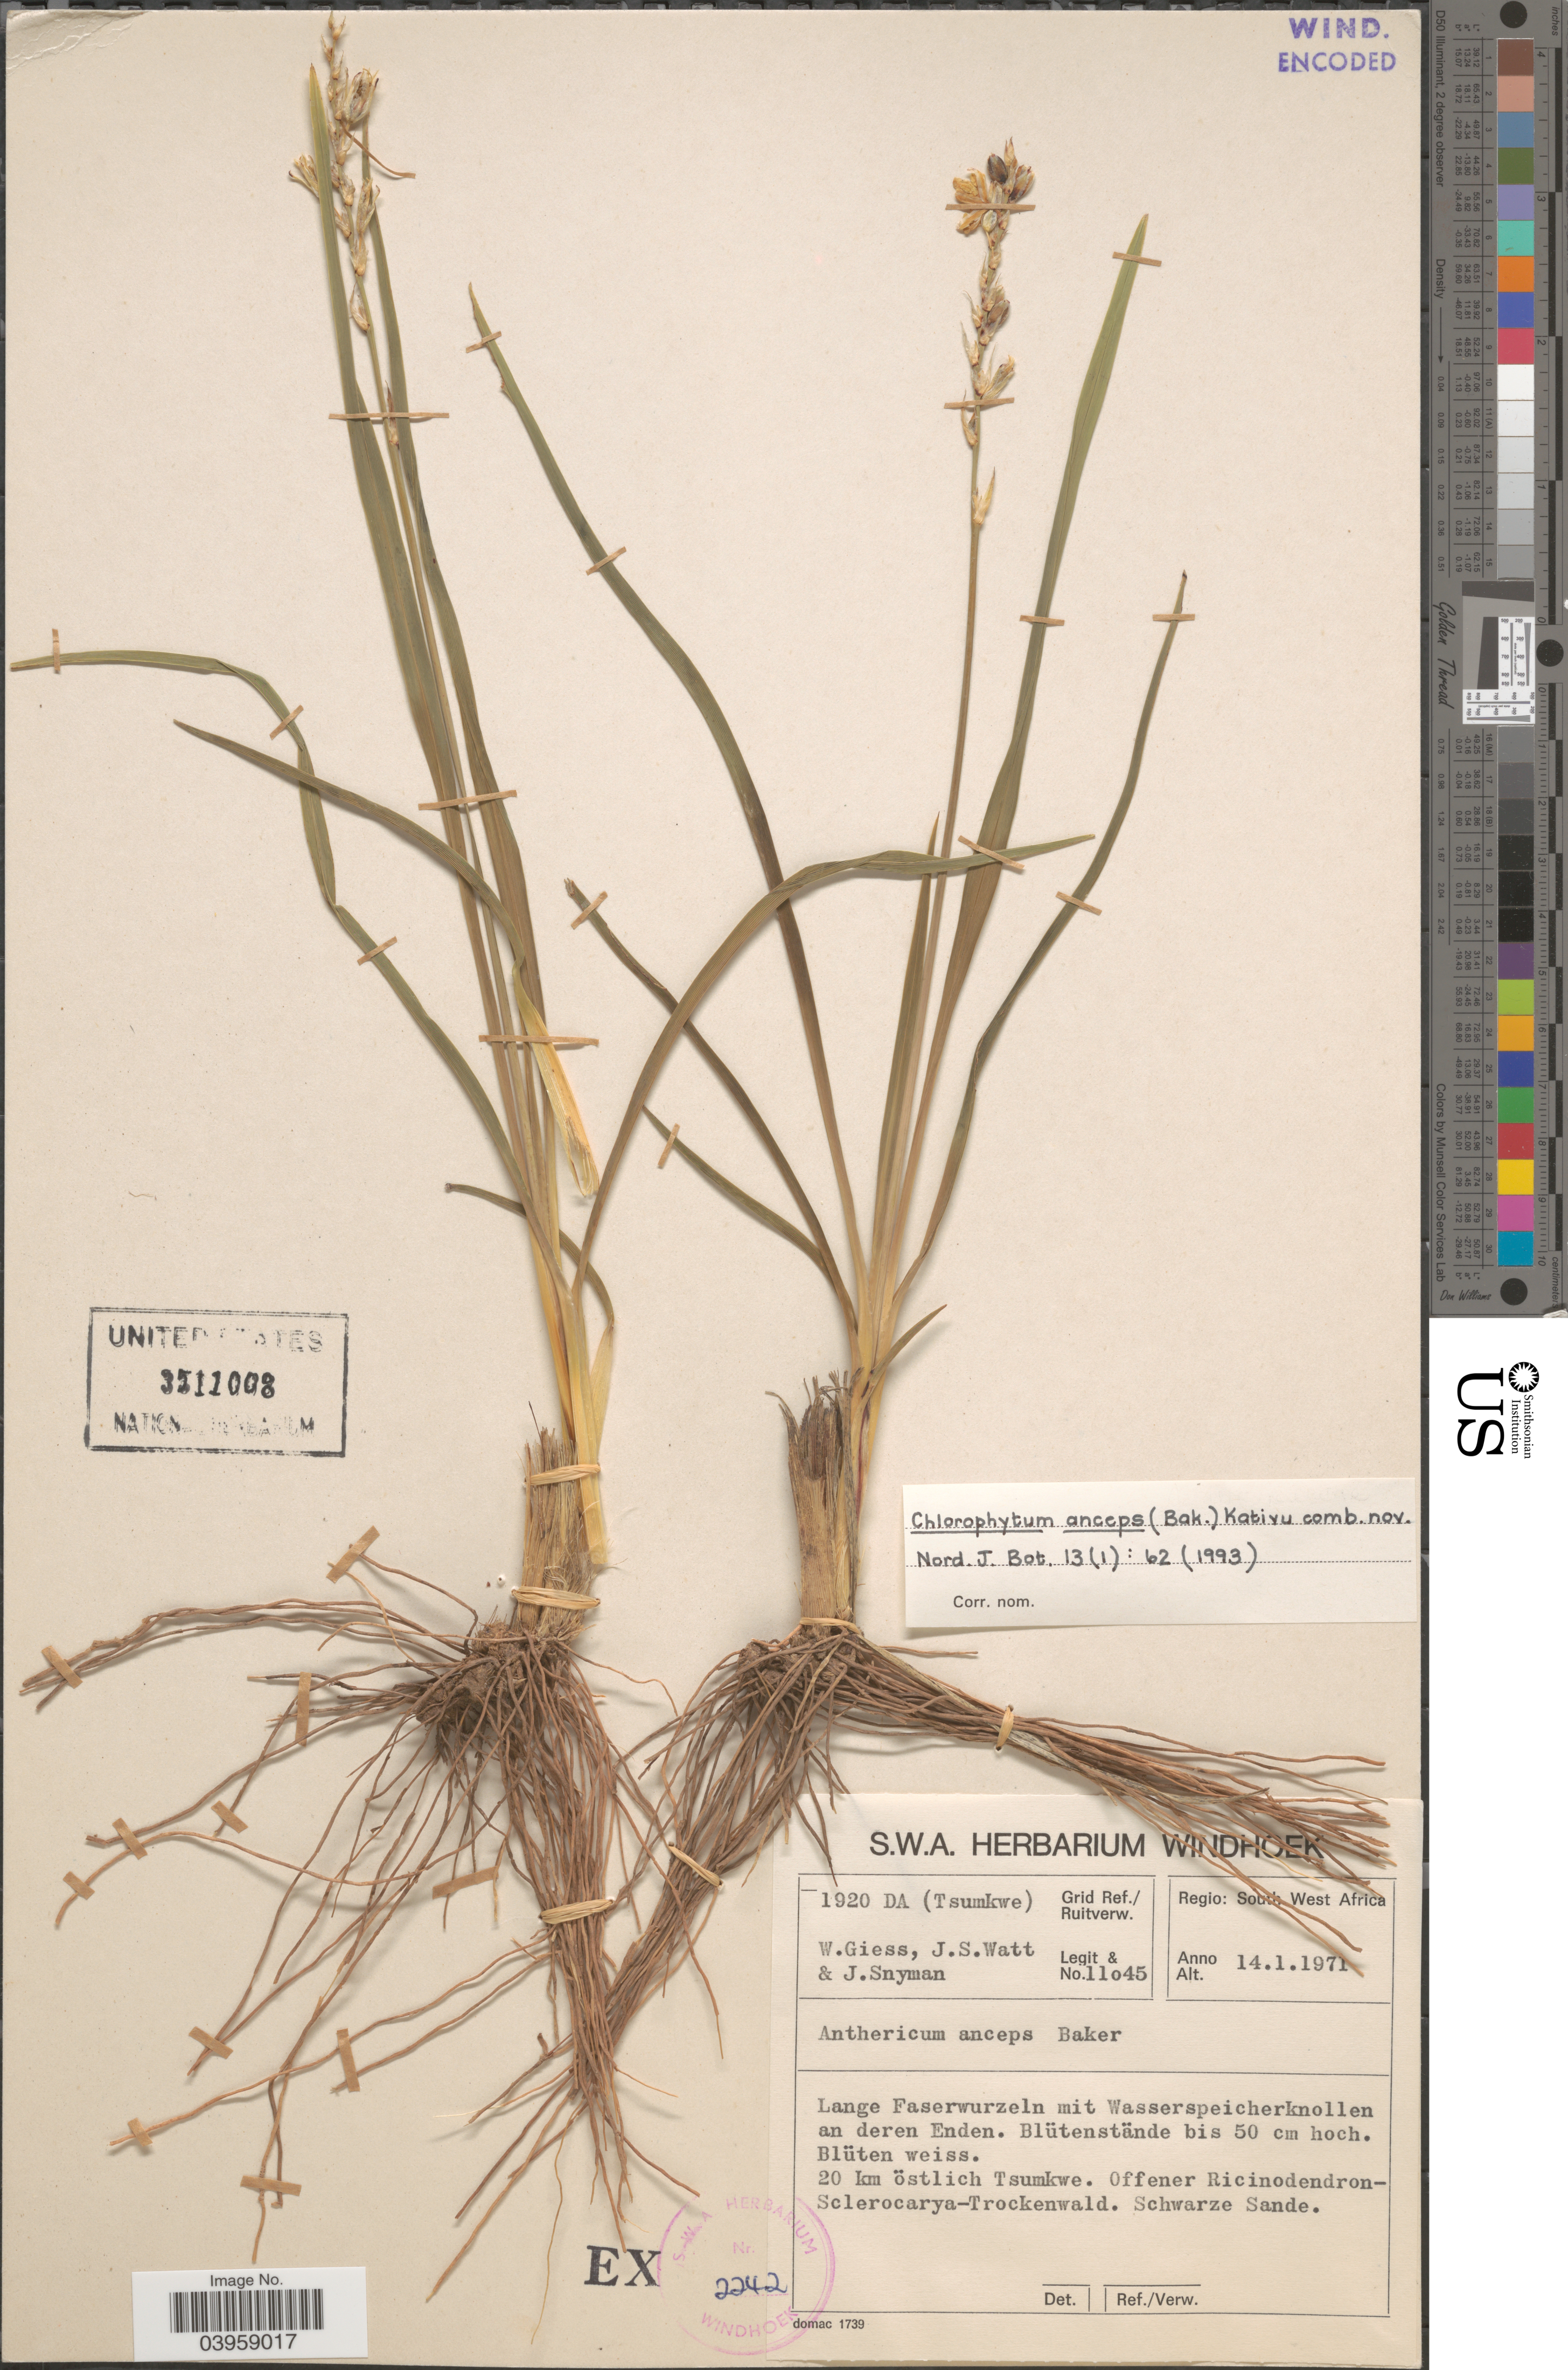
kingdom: Plantae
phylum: Tracheophyta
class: Liliopsida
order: Asparagales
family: Asparagaceae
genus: Chlorophytum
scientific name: Chlorophytum anceps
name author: (Baker) Kativu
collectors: W. Giess, J. Watt & J. Snyman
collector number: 11045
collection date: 1971-01-14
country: Namibia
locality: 1920 DA (Tsumkwe) Grid Ref./Ruitverw. Regio: South West Africa. Lange Faserwurzeln mit Wasserspeicherknollen an deren Enden. 20 km östlich Tsumkwe.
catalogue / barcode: US 3511008